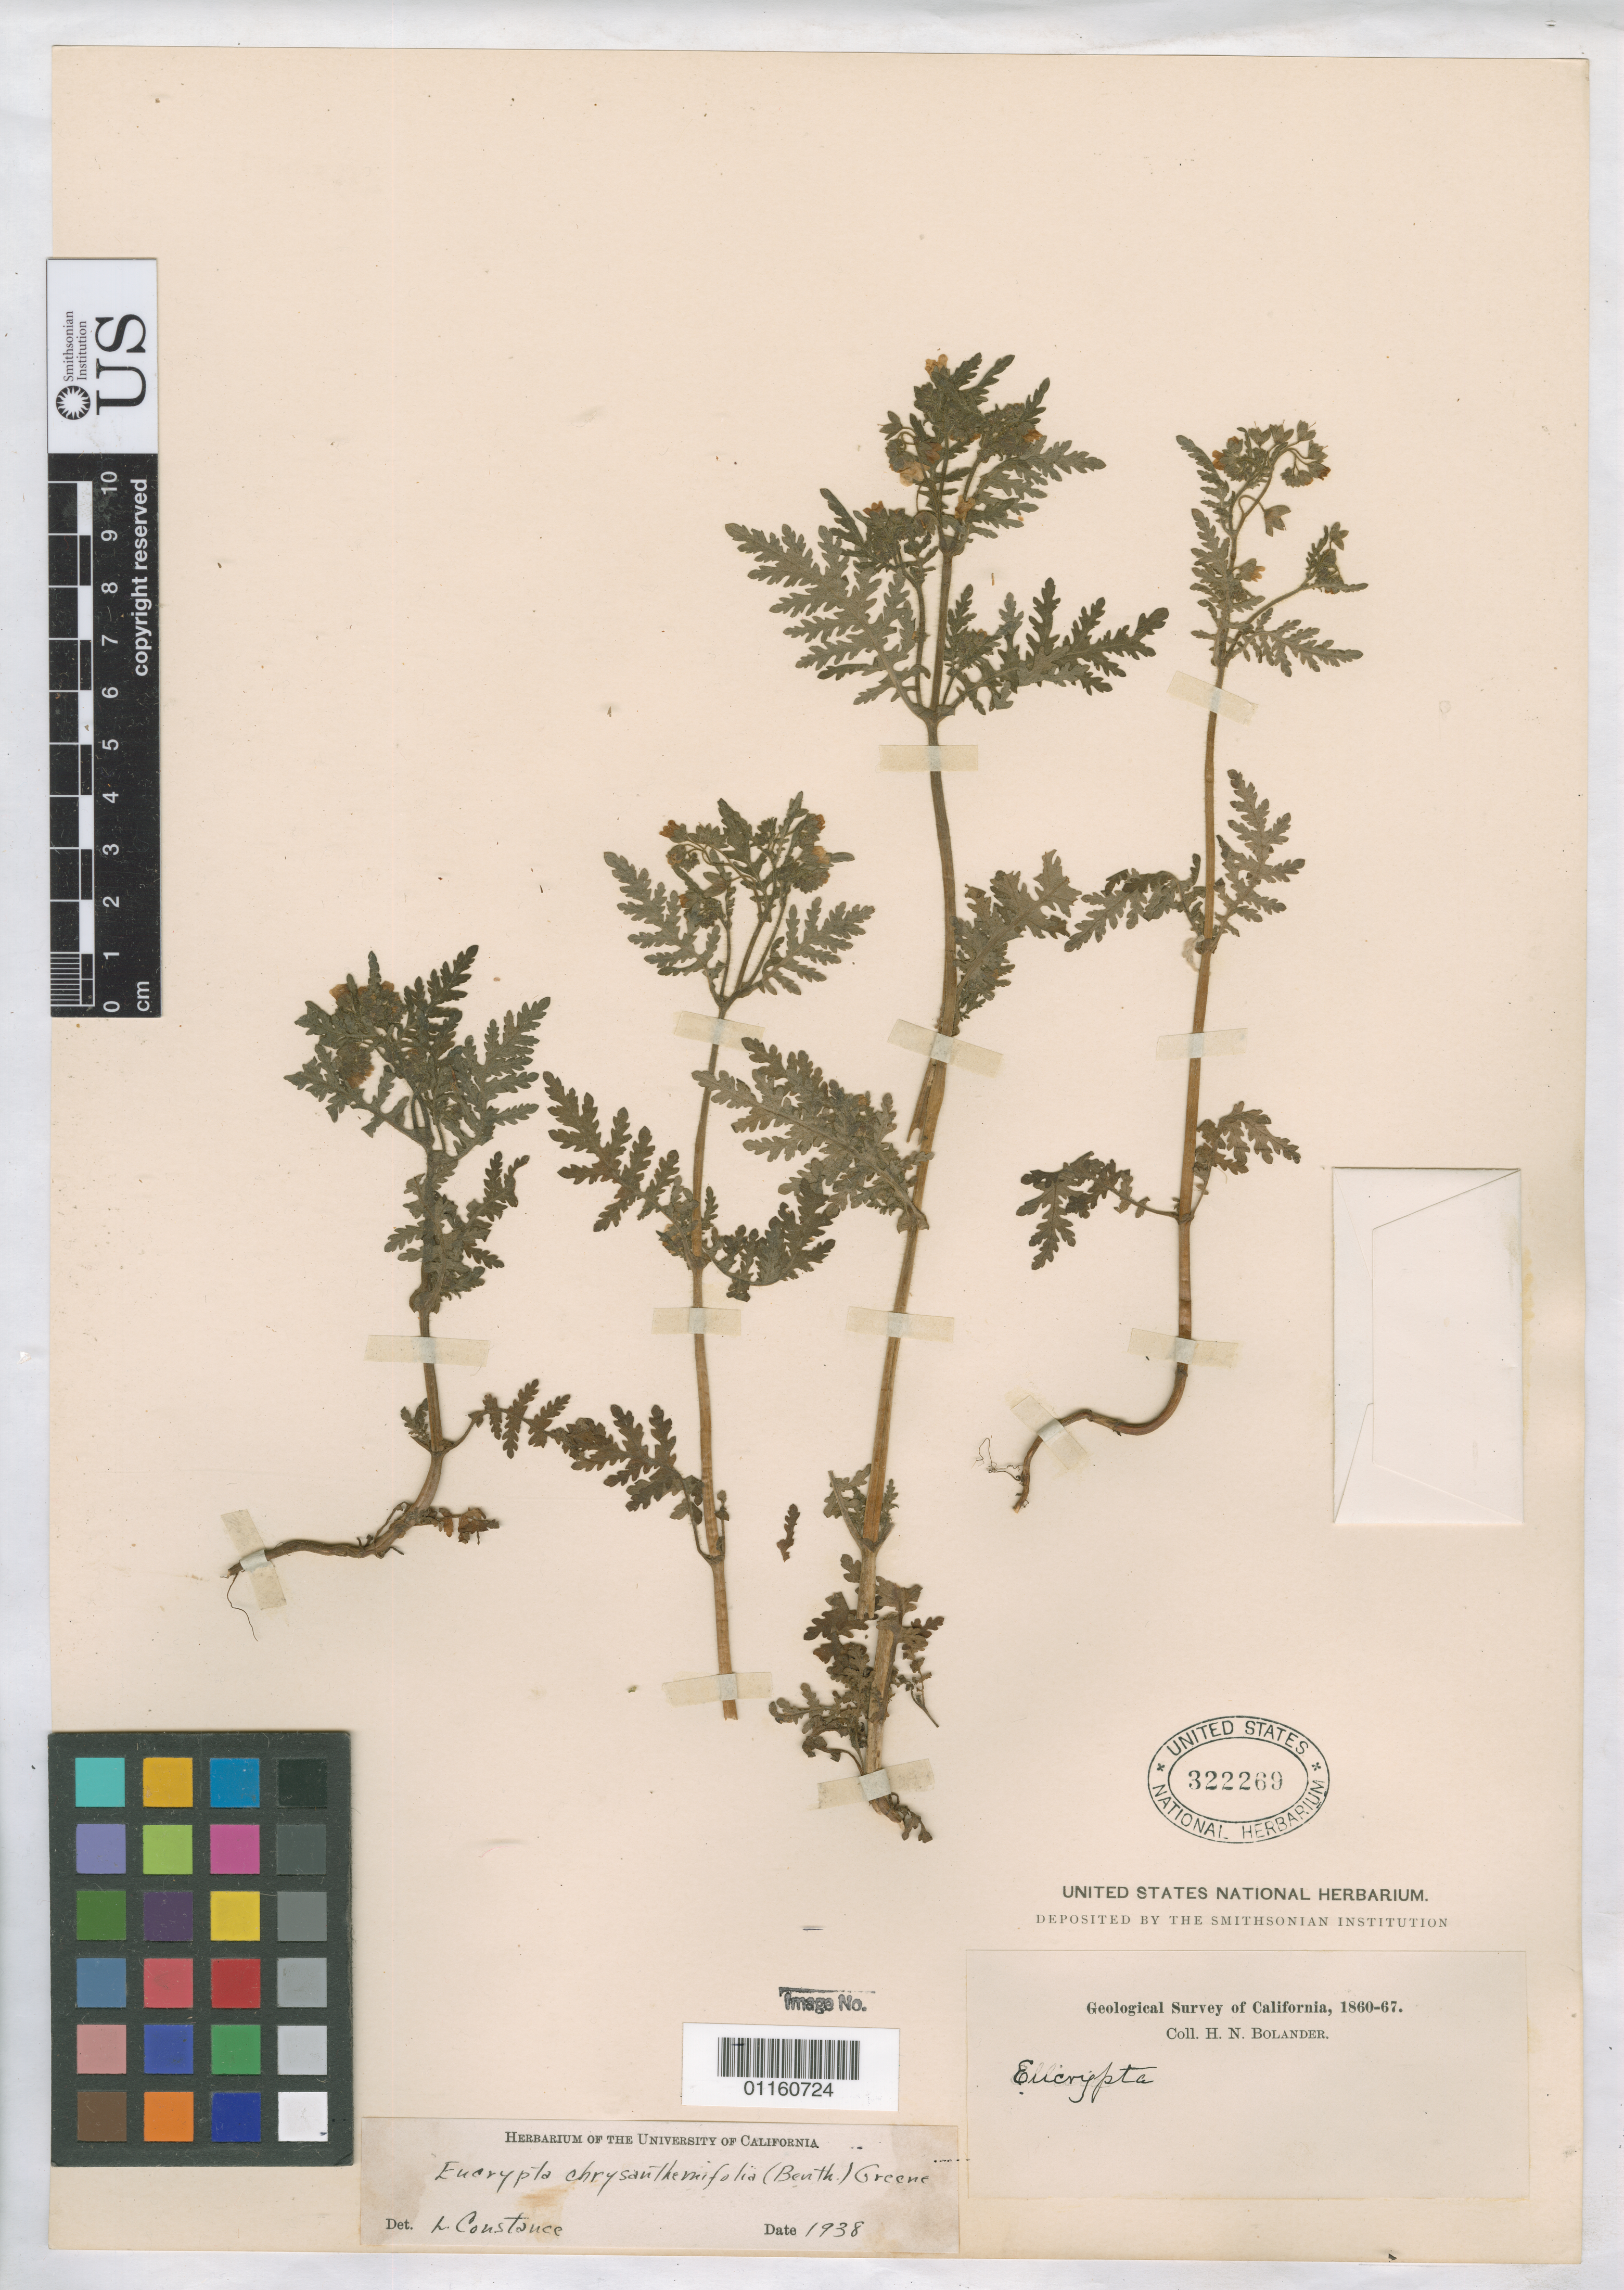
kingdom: Plantae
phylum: Tracheophyta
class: Magnoliopsida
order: Boraginales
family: Hydrophyllaceae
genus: Eucrypta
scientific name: Eucrypta chrysanthemifolia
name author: (Benth.) Greene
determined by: Constance, L., (UC), University of California Berkeley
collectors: H. Bolander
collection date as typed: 1860 to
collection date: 1860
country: United States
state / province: California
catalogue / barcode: US 322269